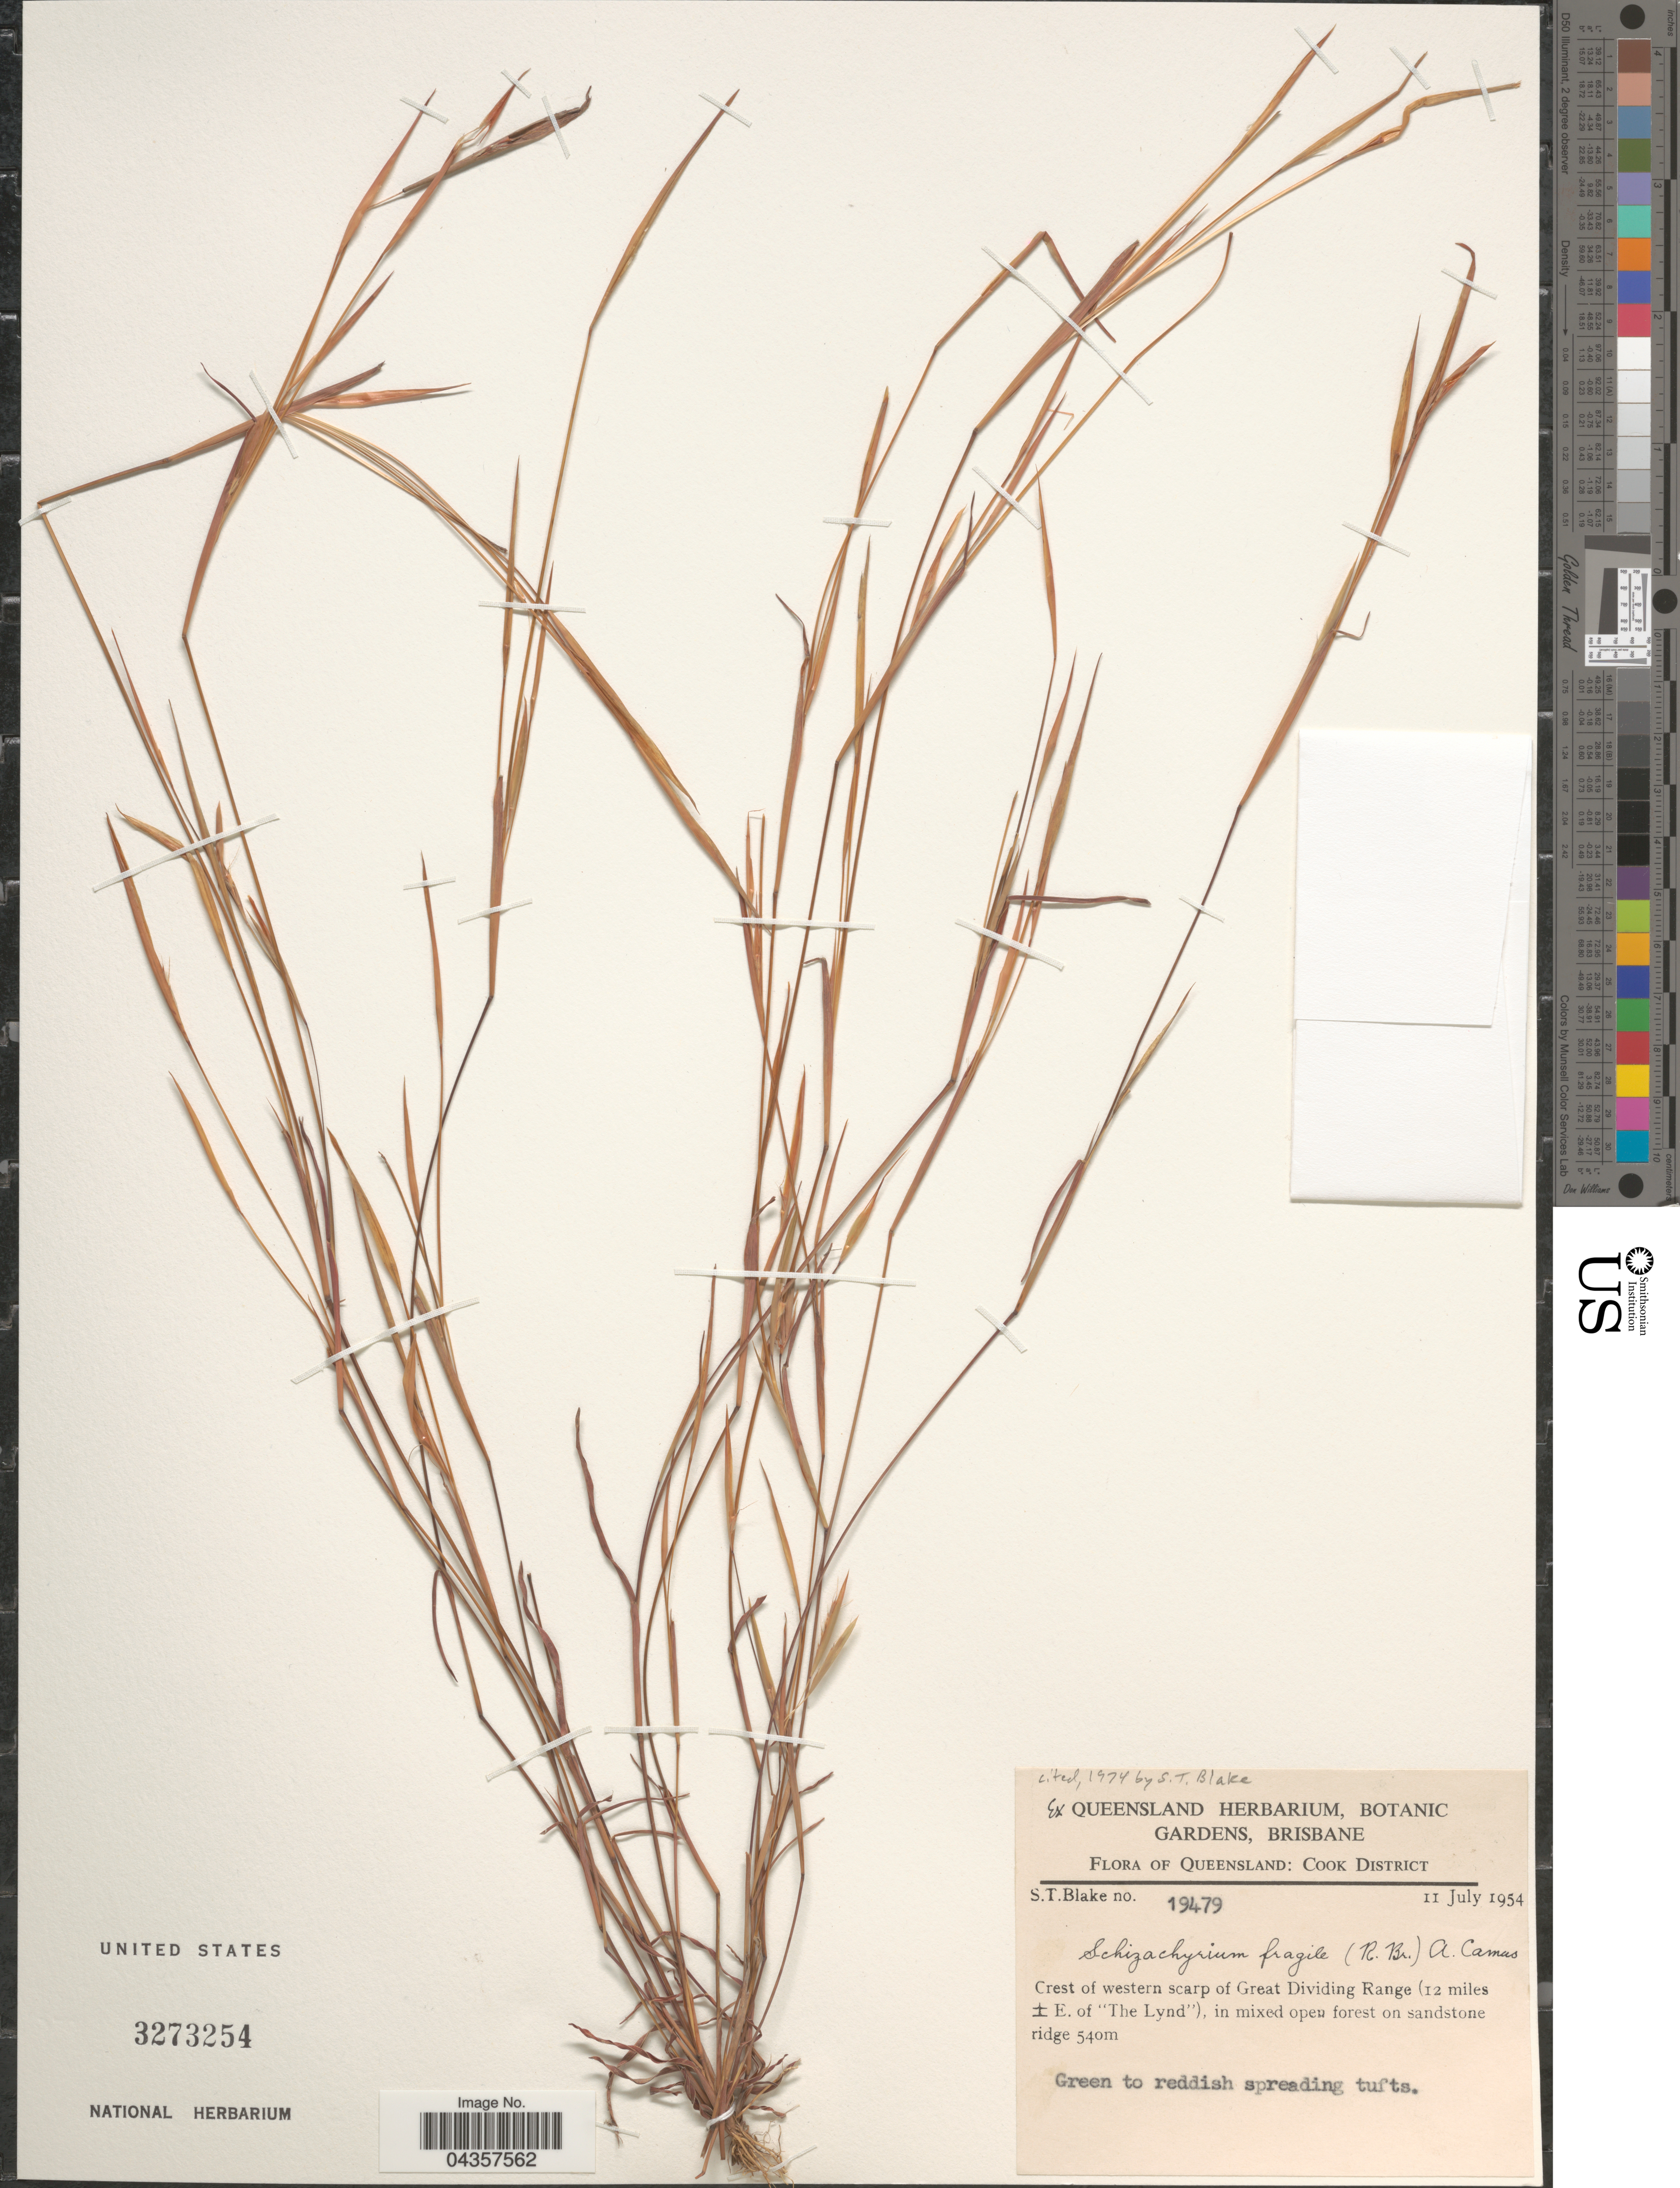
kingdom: Plantae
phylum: Tracheophyta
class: Liliopsida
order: Poales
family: Poaceae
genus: Schizachyrium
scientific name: Schizachyrium fragile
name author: (R. Br.) A. Camus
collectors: S. T. Blake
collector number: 19479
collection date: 1954-07-11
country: Australia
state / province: Queensland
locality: Cook District. Crest of western scarp of Great Dividing Range (12 miles ± E. of "The Lynd"), in mixed open forest on sandstone ridge.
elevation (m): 540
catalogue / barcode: US 3273254